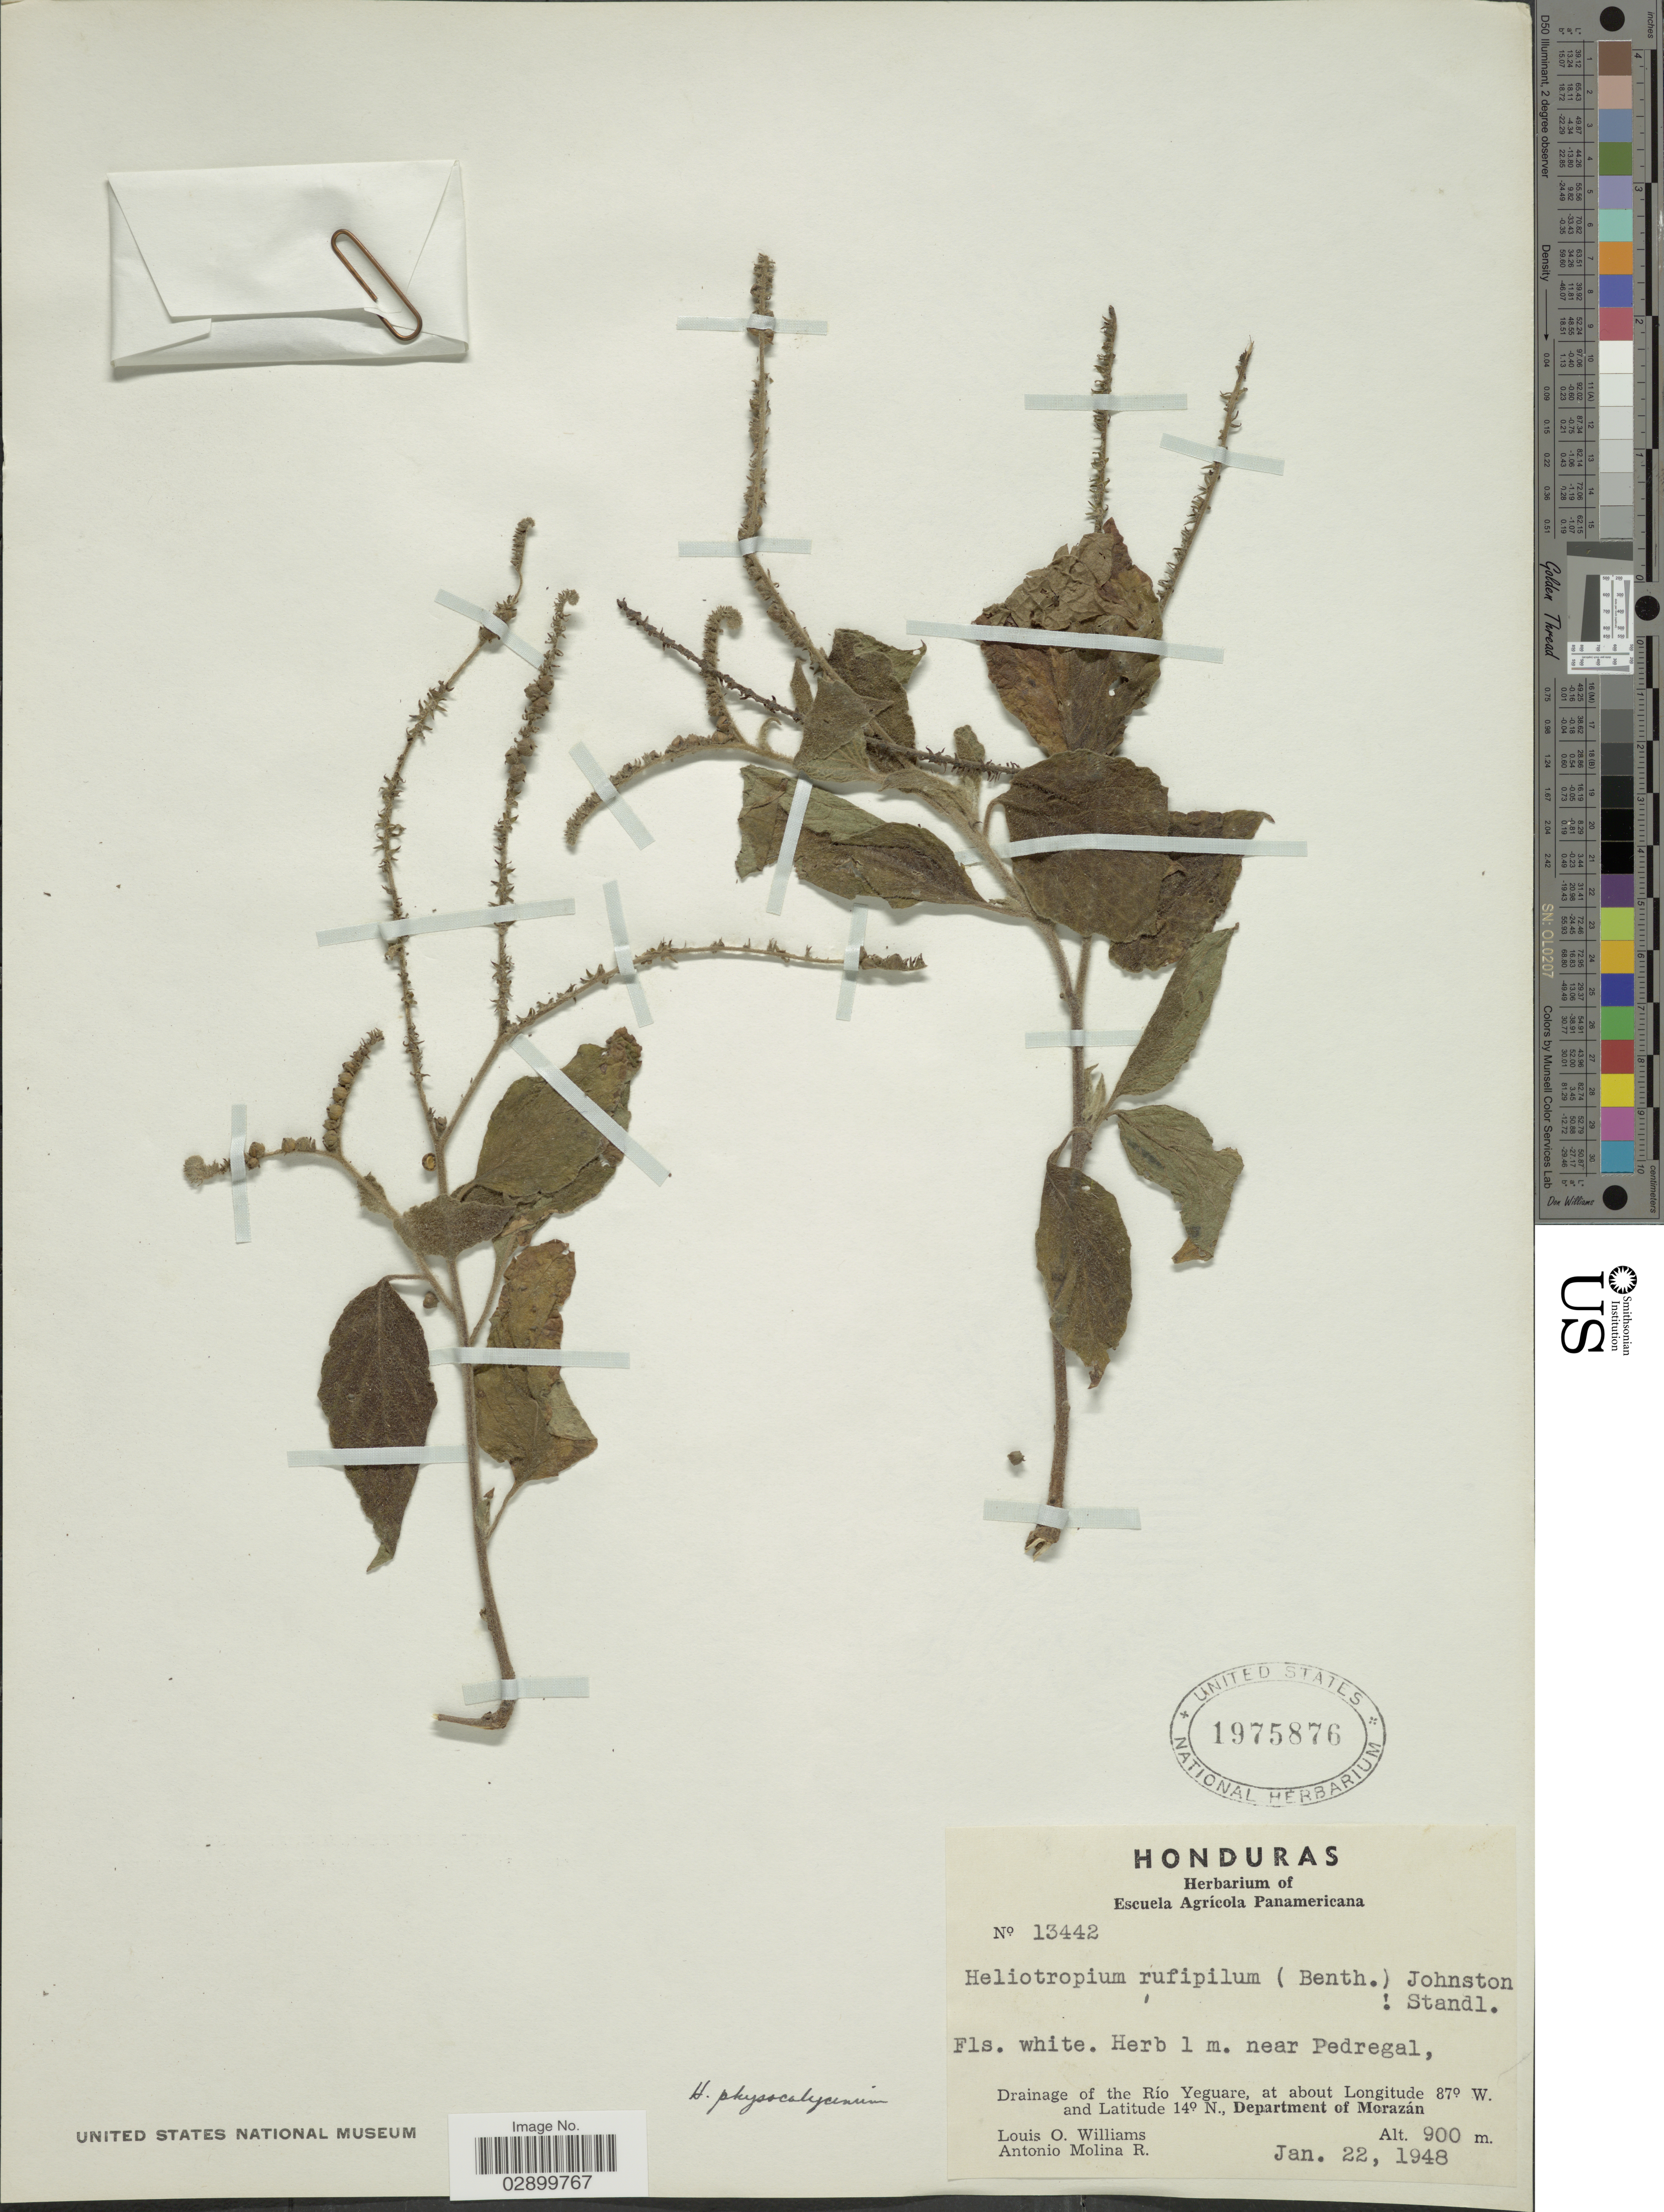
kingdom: Plantae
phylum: Tracheophyta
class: Magnoliopsida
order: Boraginales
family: Heliotropiaceae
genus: Heliotropium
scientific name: Heliotropium macrostachyum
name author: (DC.) Hemsl.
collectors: L. O. Williams & A. Molina R.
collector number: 13442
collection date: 1948-01-22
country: Honduras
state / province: Fco. Morazán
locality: Drainage of the Río Yeguare, Department of Morazán.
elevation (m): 900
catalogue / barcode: US 1975876